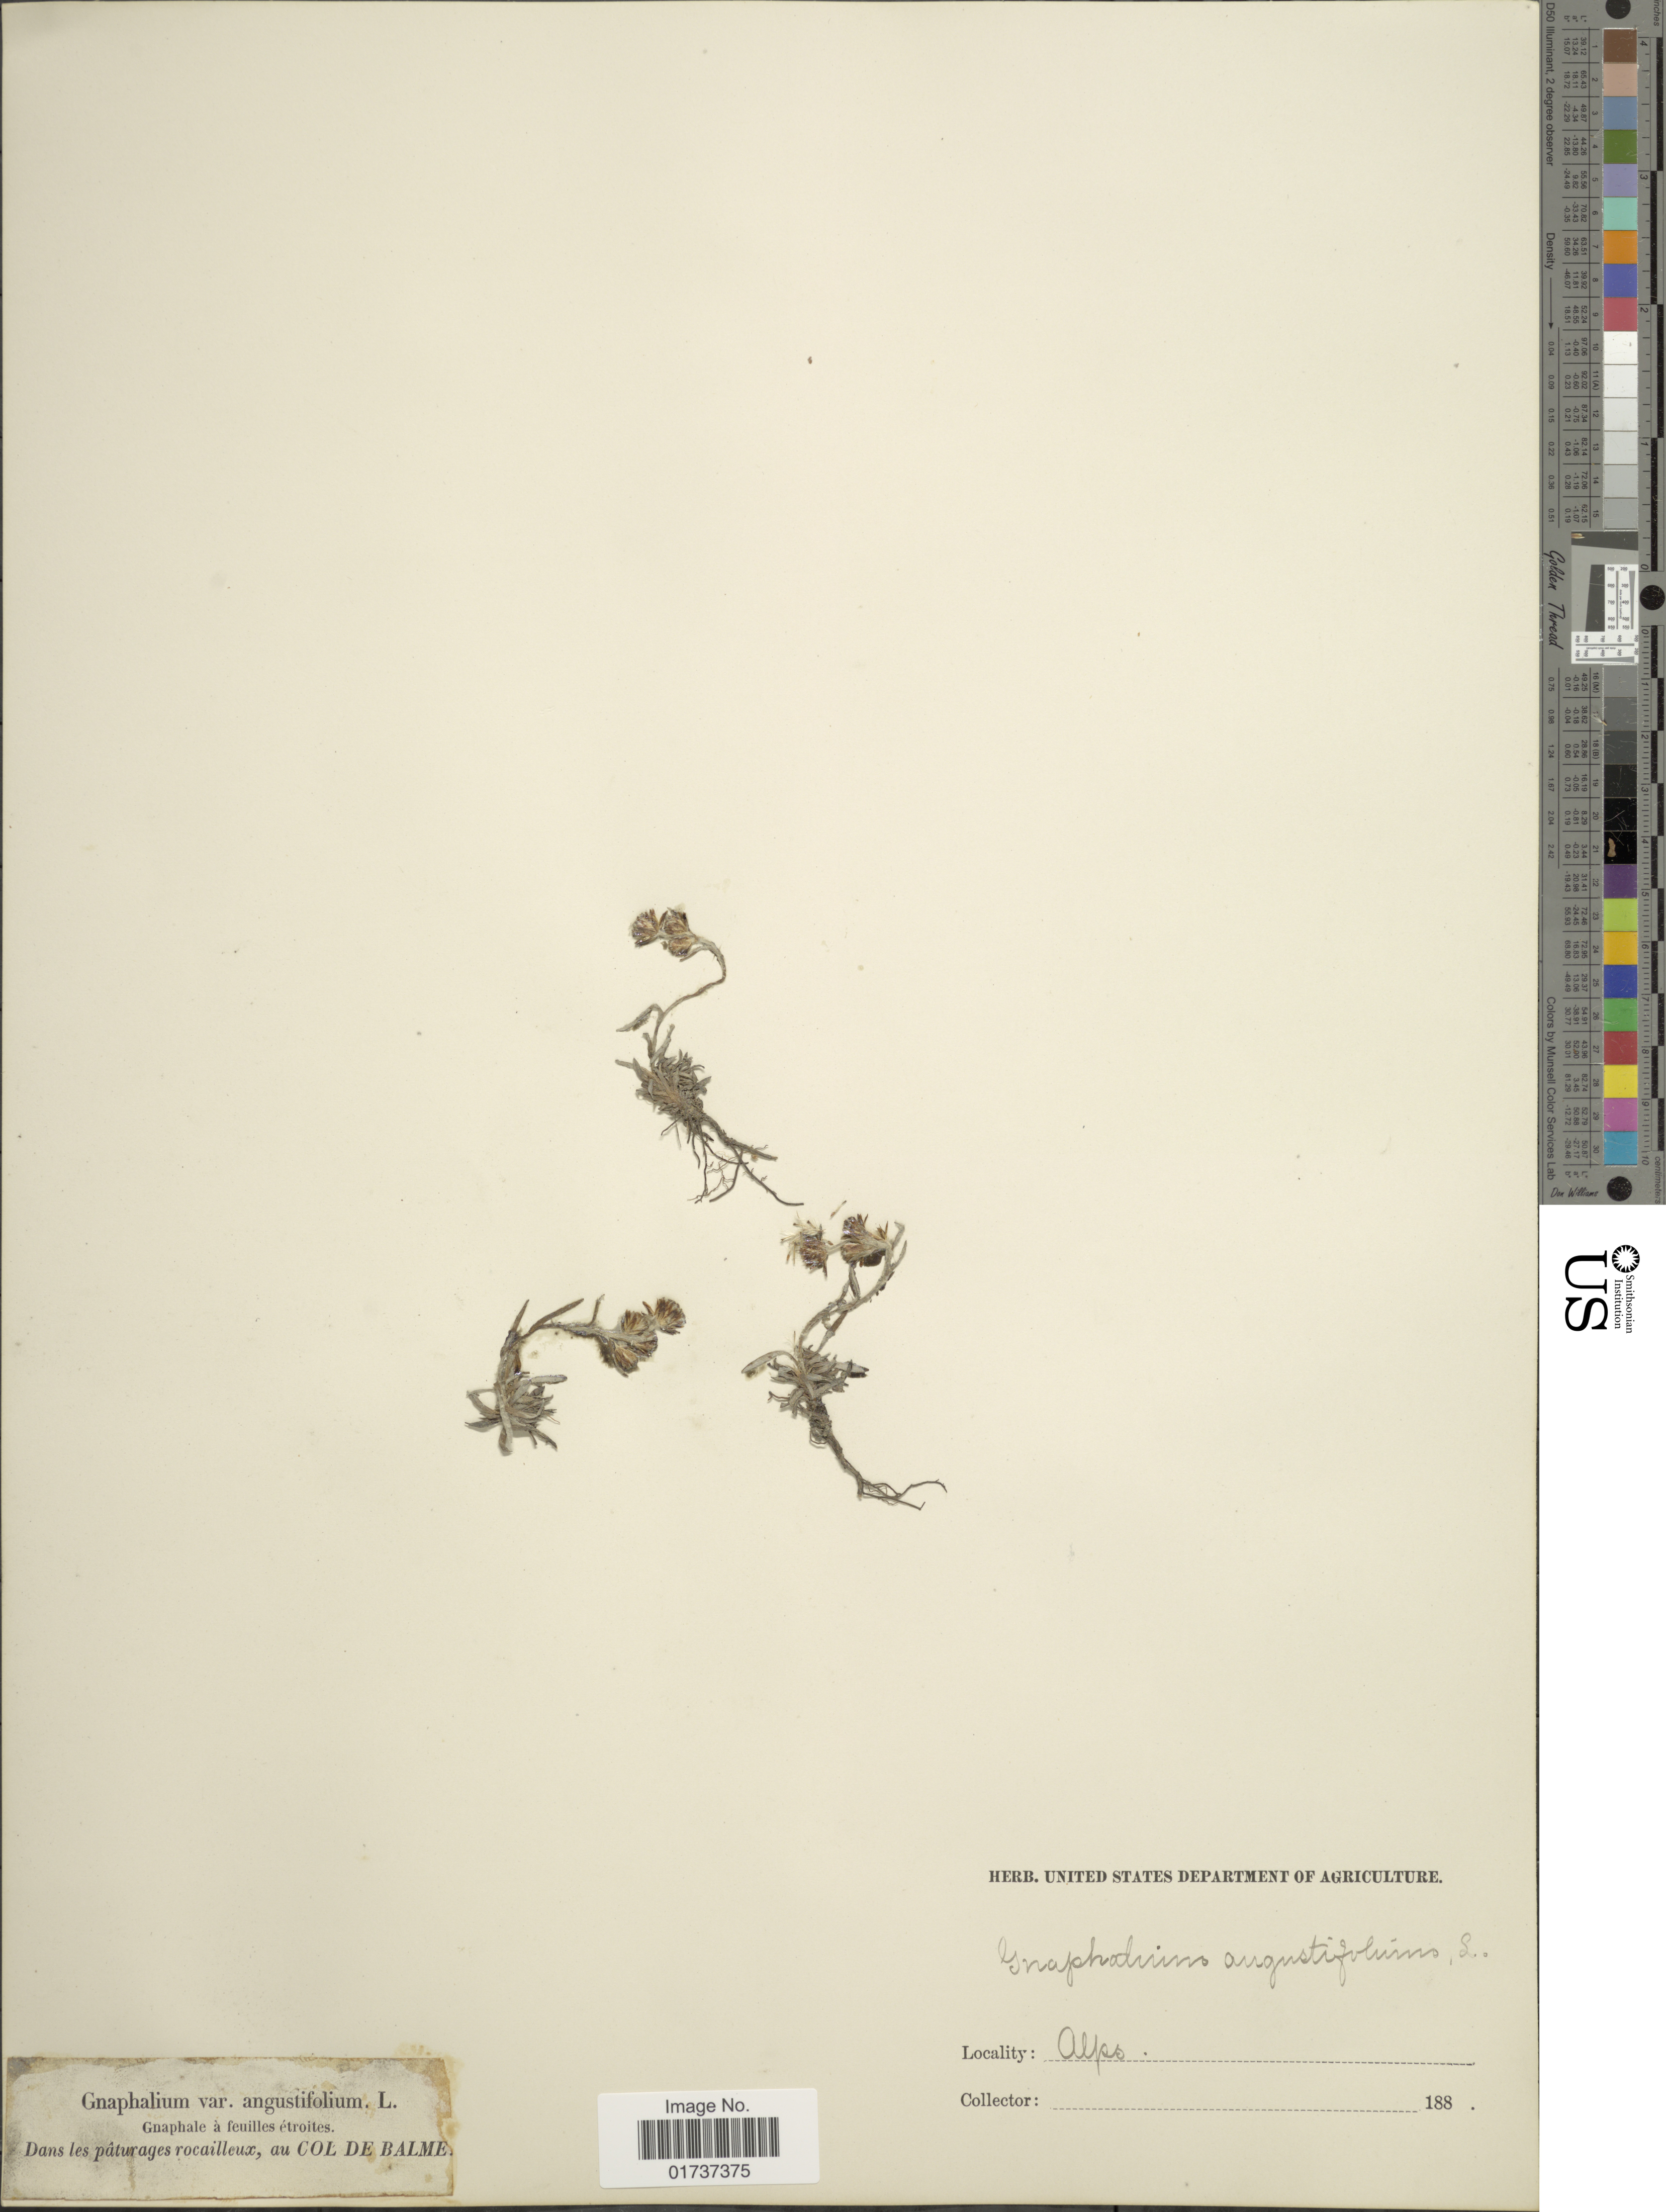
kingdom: Plantae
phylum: Tracheophyta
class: Magnoliopsida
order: Asterales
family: Asteraceae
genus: Gnaphalium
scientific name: Gnaphalium alpinum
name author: L.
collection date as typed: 188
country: Switzerland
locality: Gnaphale des Alpes, Dans des pâturages les plus élevés, Col de Balme